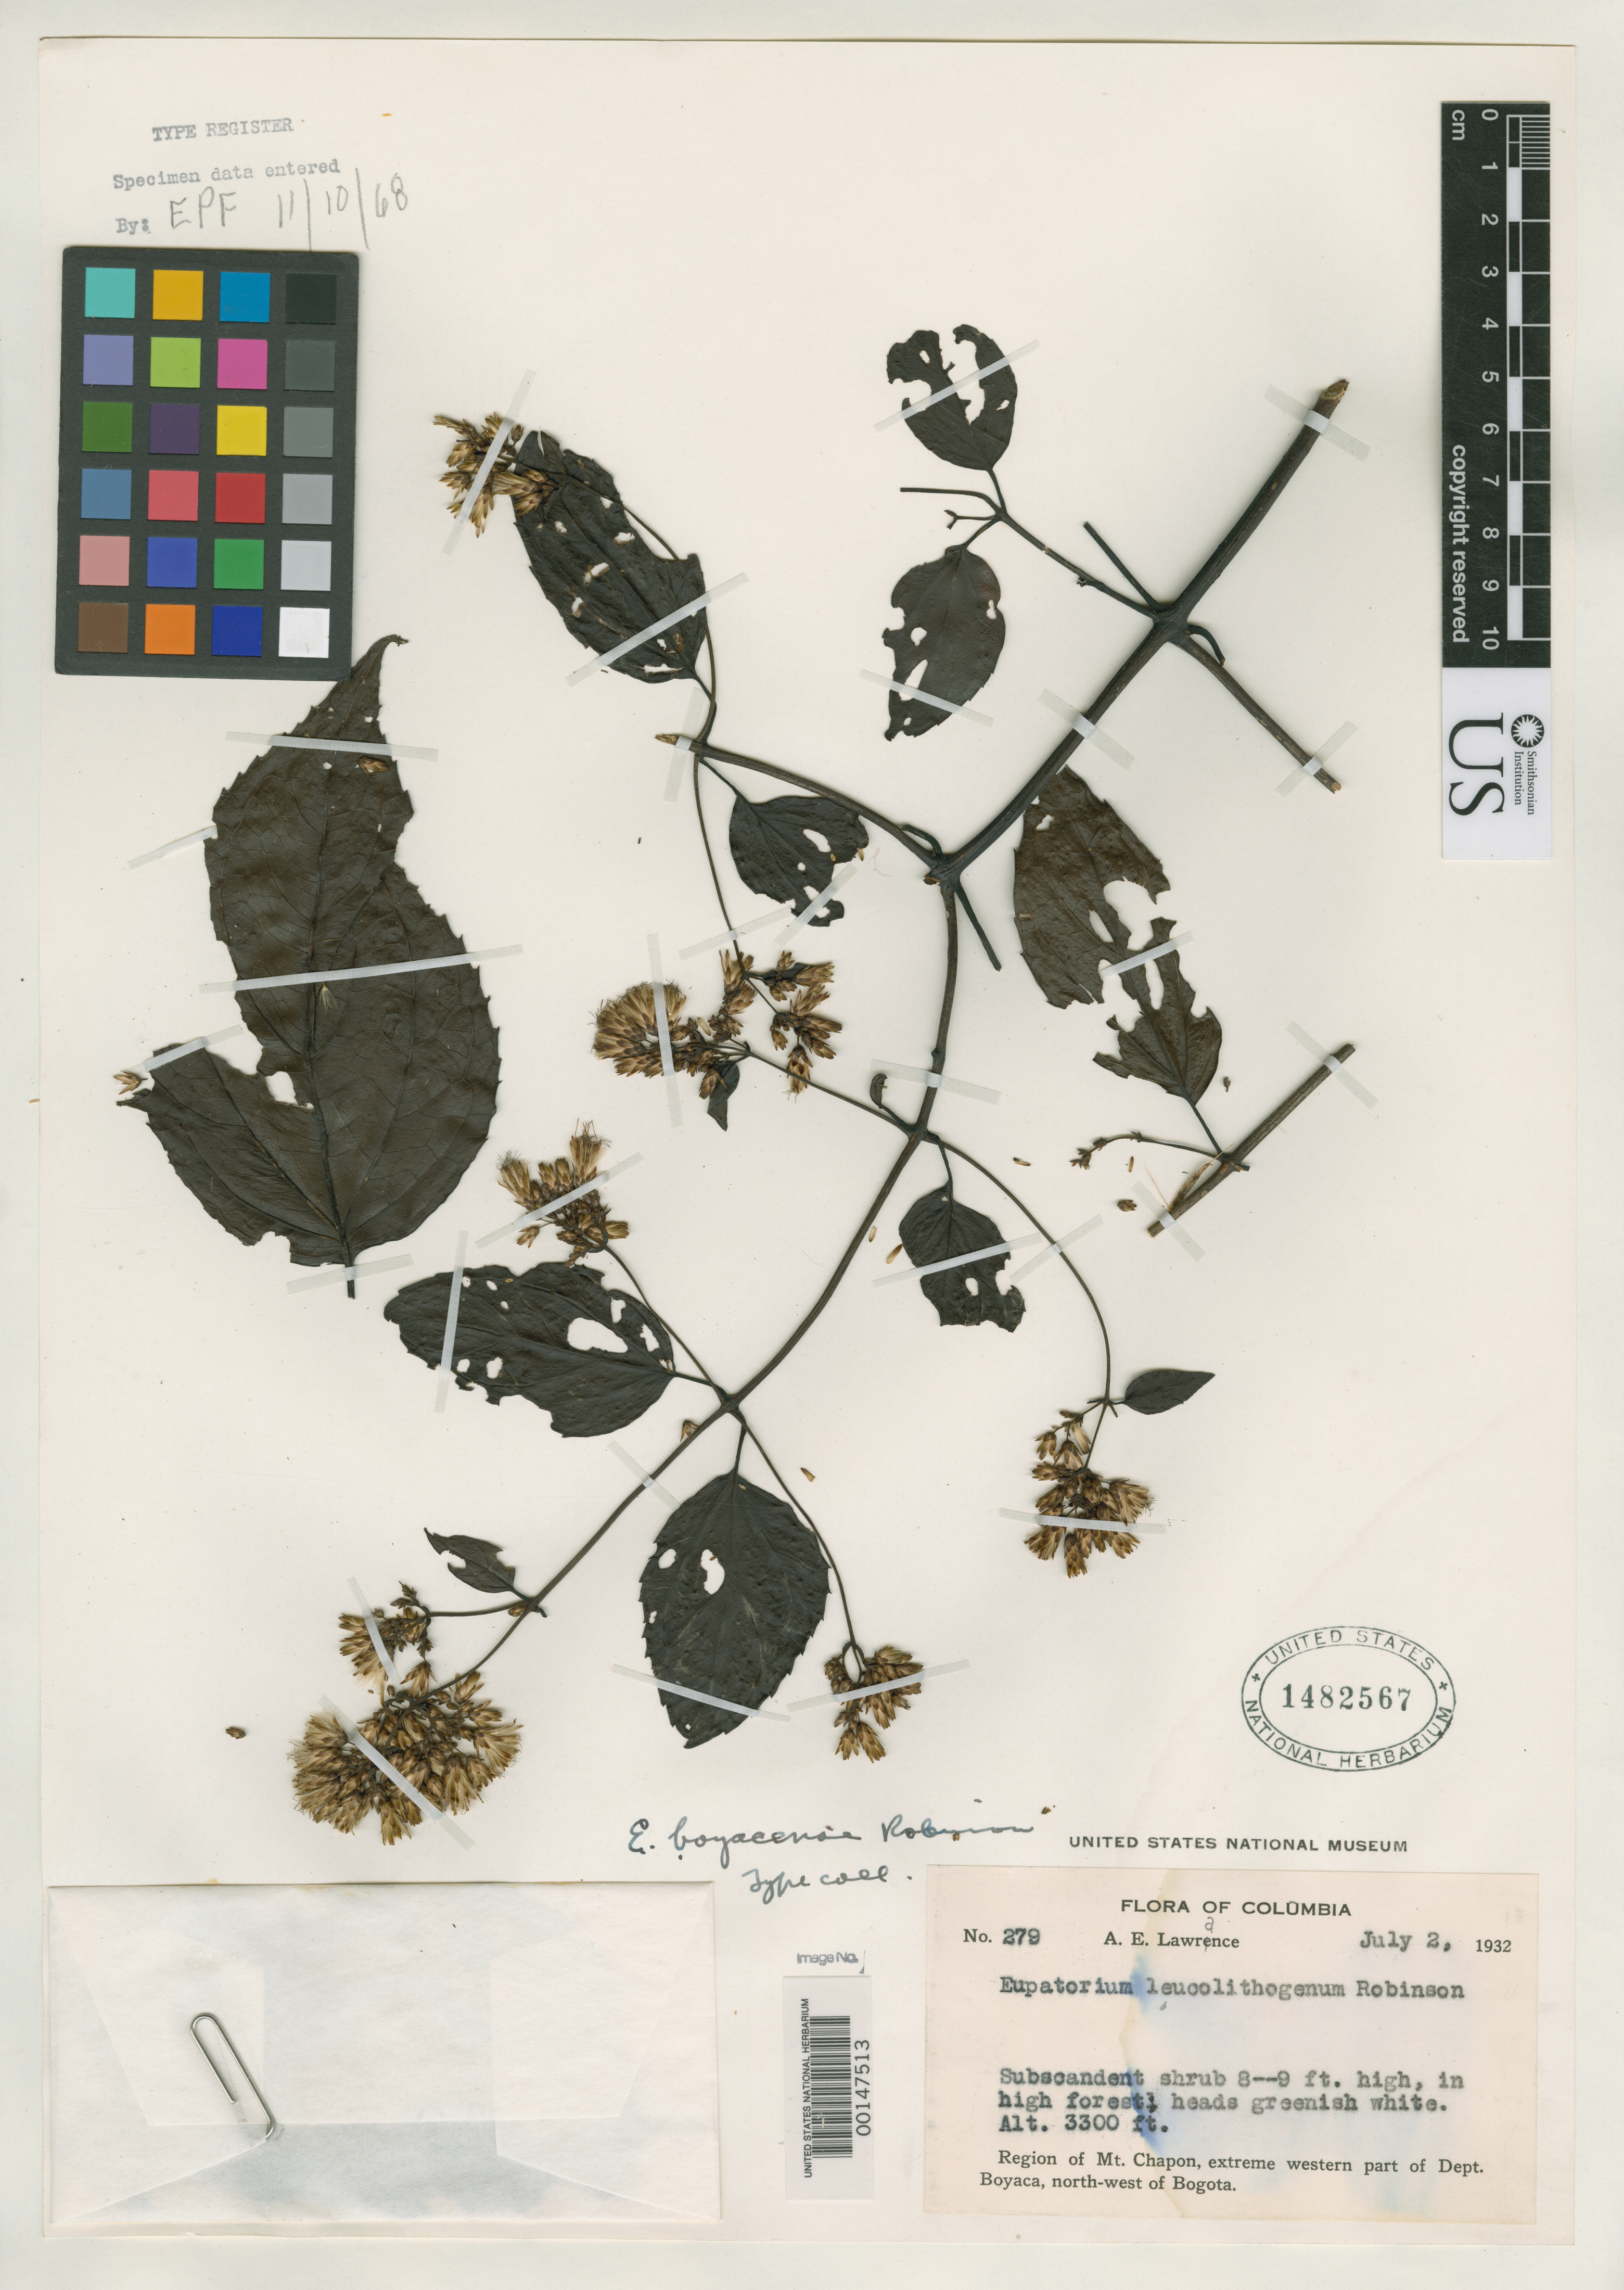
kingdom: Plantae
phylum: Tracheophyta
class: Magnoliopsida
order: Asterales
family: Asteraceae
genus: Eupatorium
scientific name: Eupatorium boyacense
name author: B.L. Rob.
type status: Isotype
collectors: A. Lawrance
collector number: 279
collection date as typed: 02 Jul 1932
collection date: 1932-07-02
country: Colombia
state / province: Boyacá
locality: Mount Chapon; Bogota.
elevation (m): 90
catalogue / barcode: US 1482567